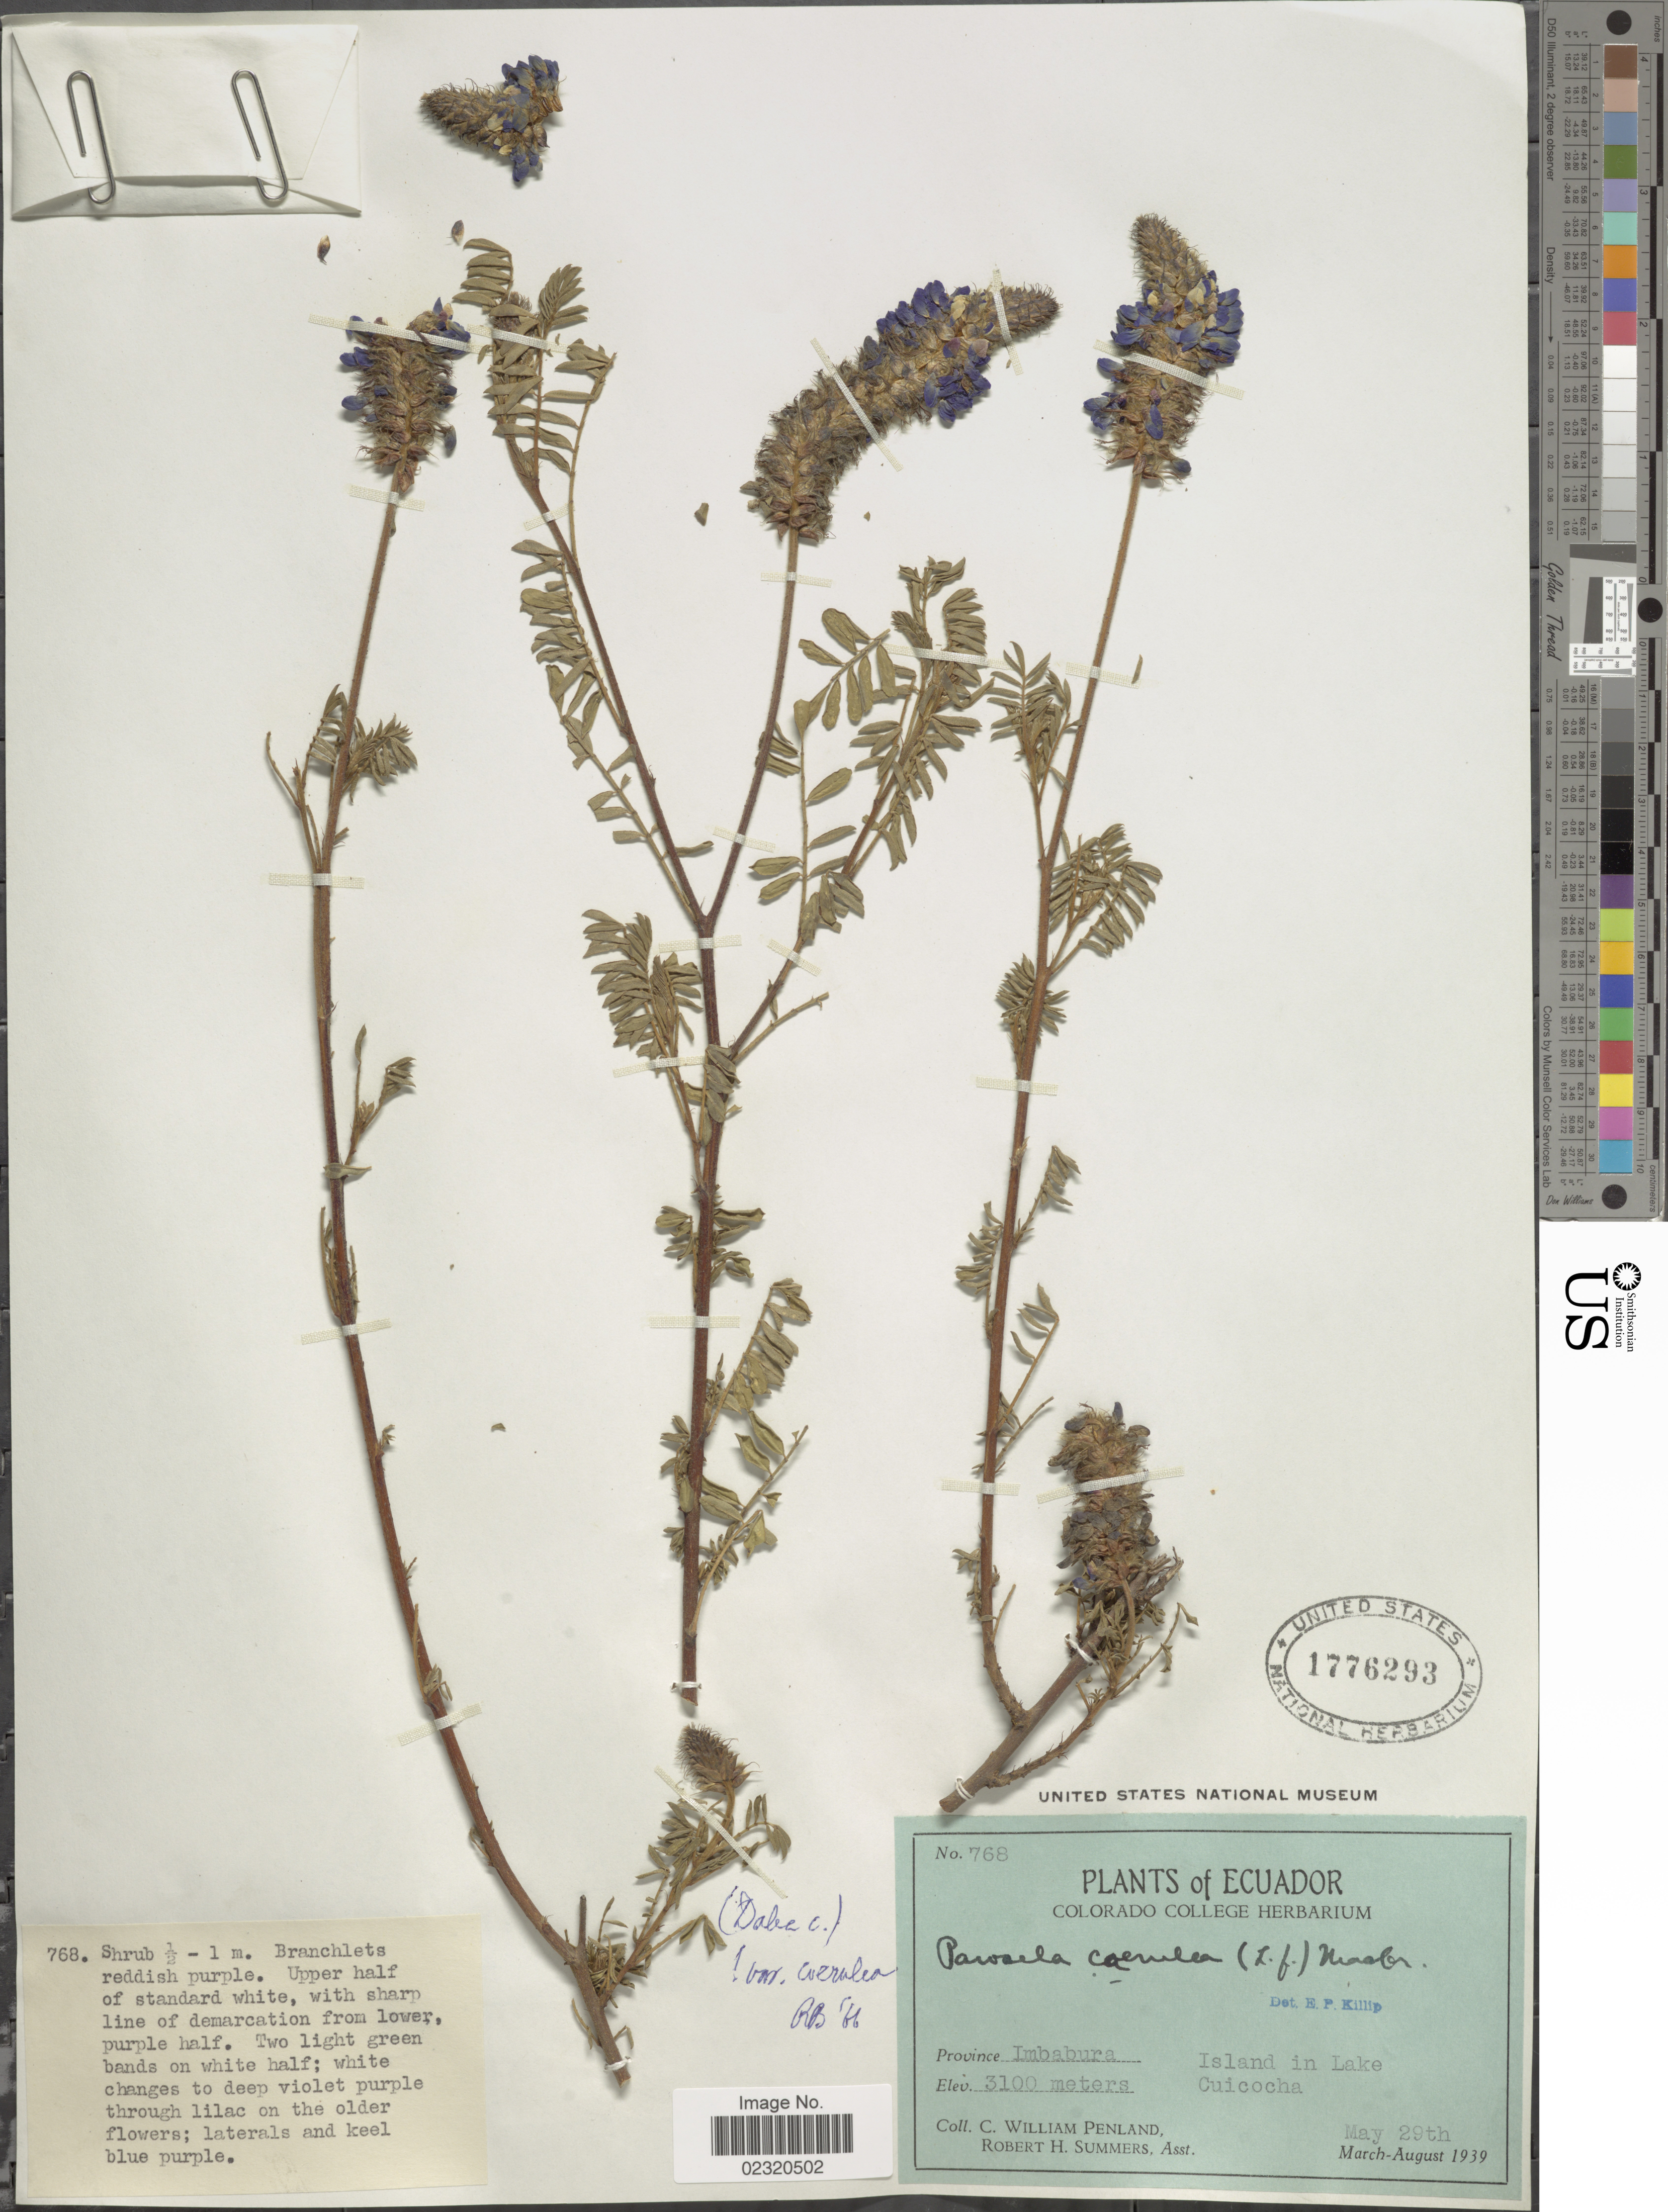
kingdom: Plantae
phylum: Tracheophyta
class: Magnoliopsida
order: Fabales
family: Fabaceae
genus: Dalea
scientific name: Dalea coerulea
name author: (L. f.) Schinz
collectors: C. W. Penland & R. Summers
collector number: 768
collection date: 1939-05-29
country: Ecuador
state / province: Imbabura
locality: Island in Lake Cuicocha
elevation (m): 3100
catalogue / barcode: US 1776293